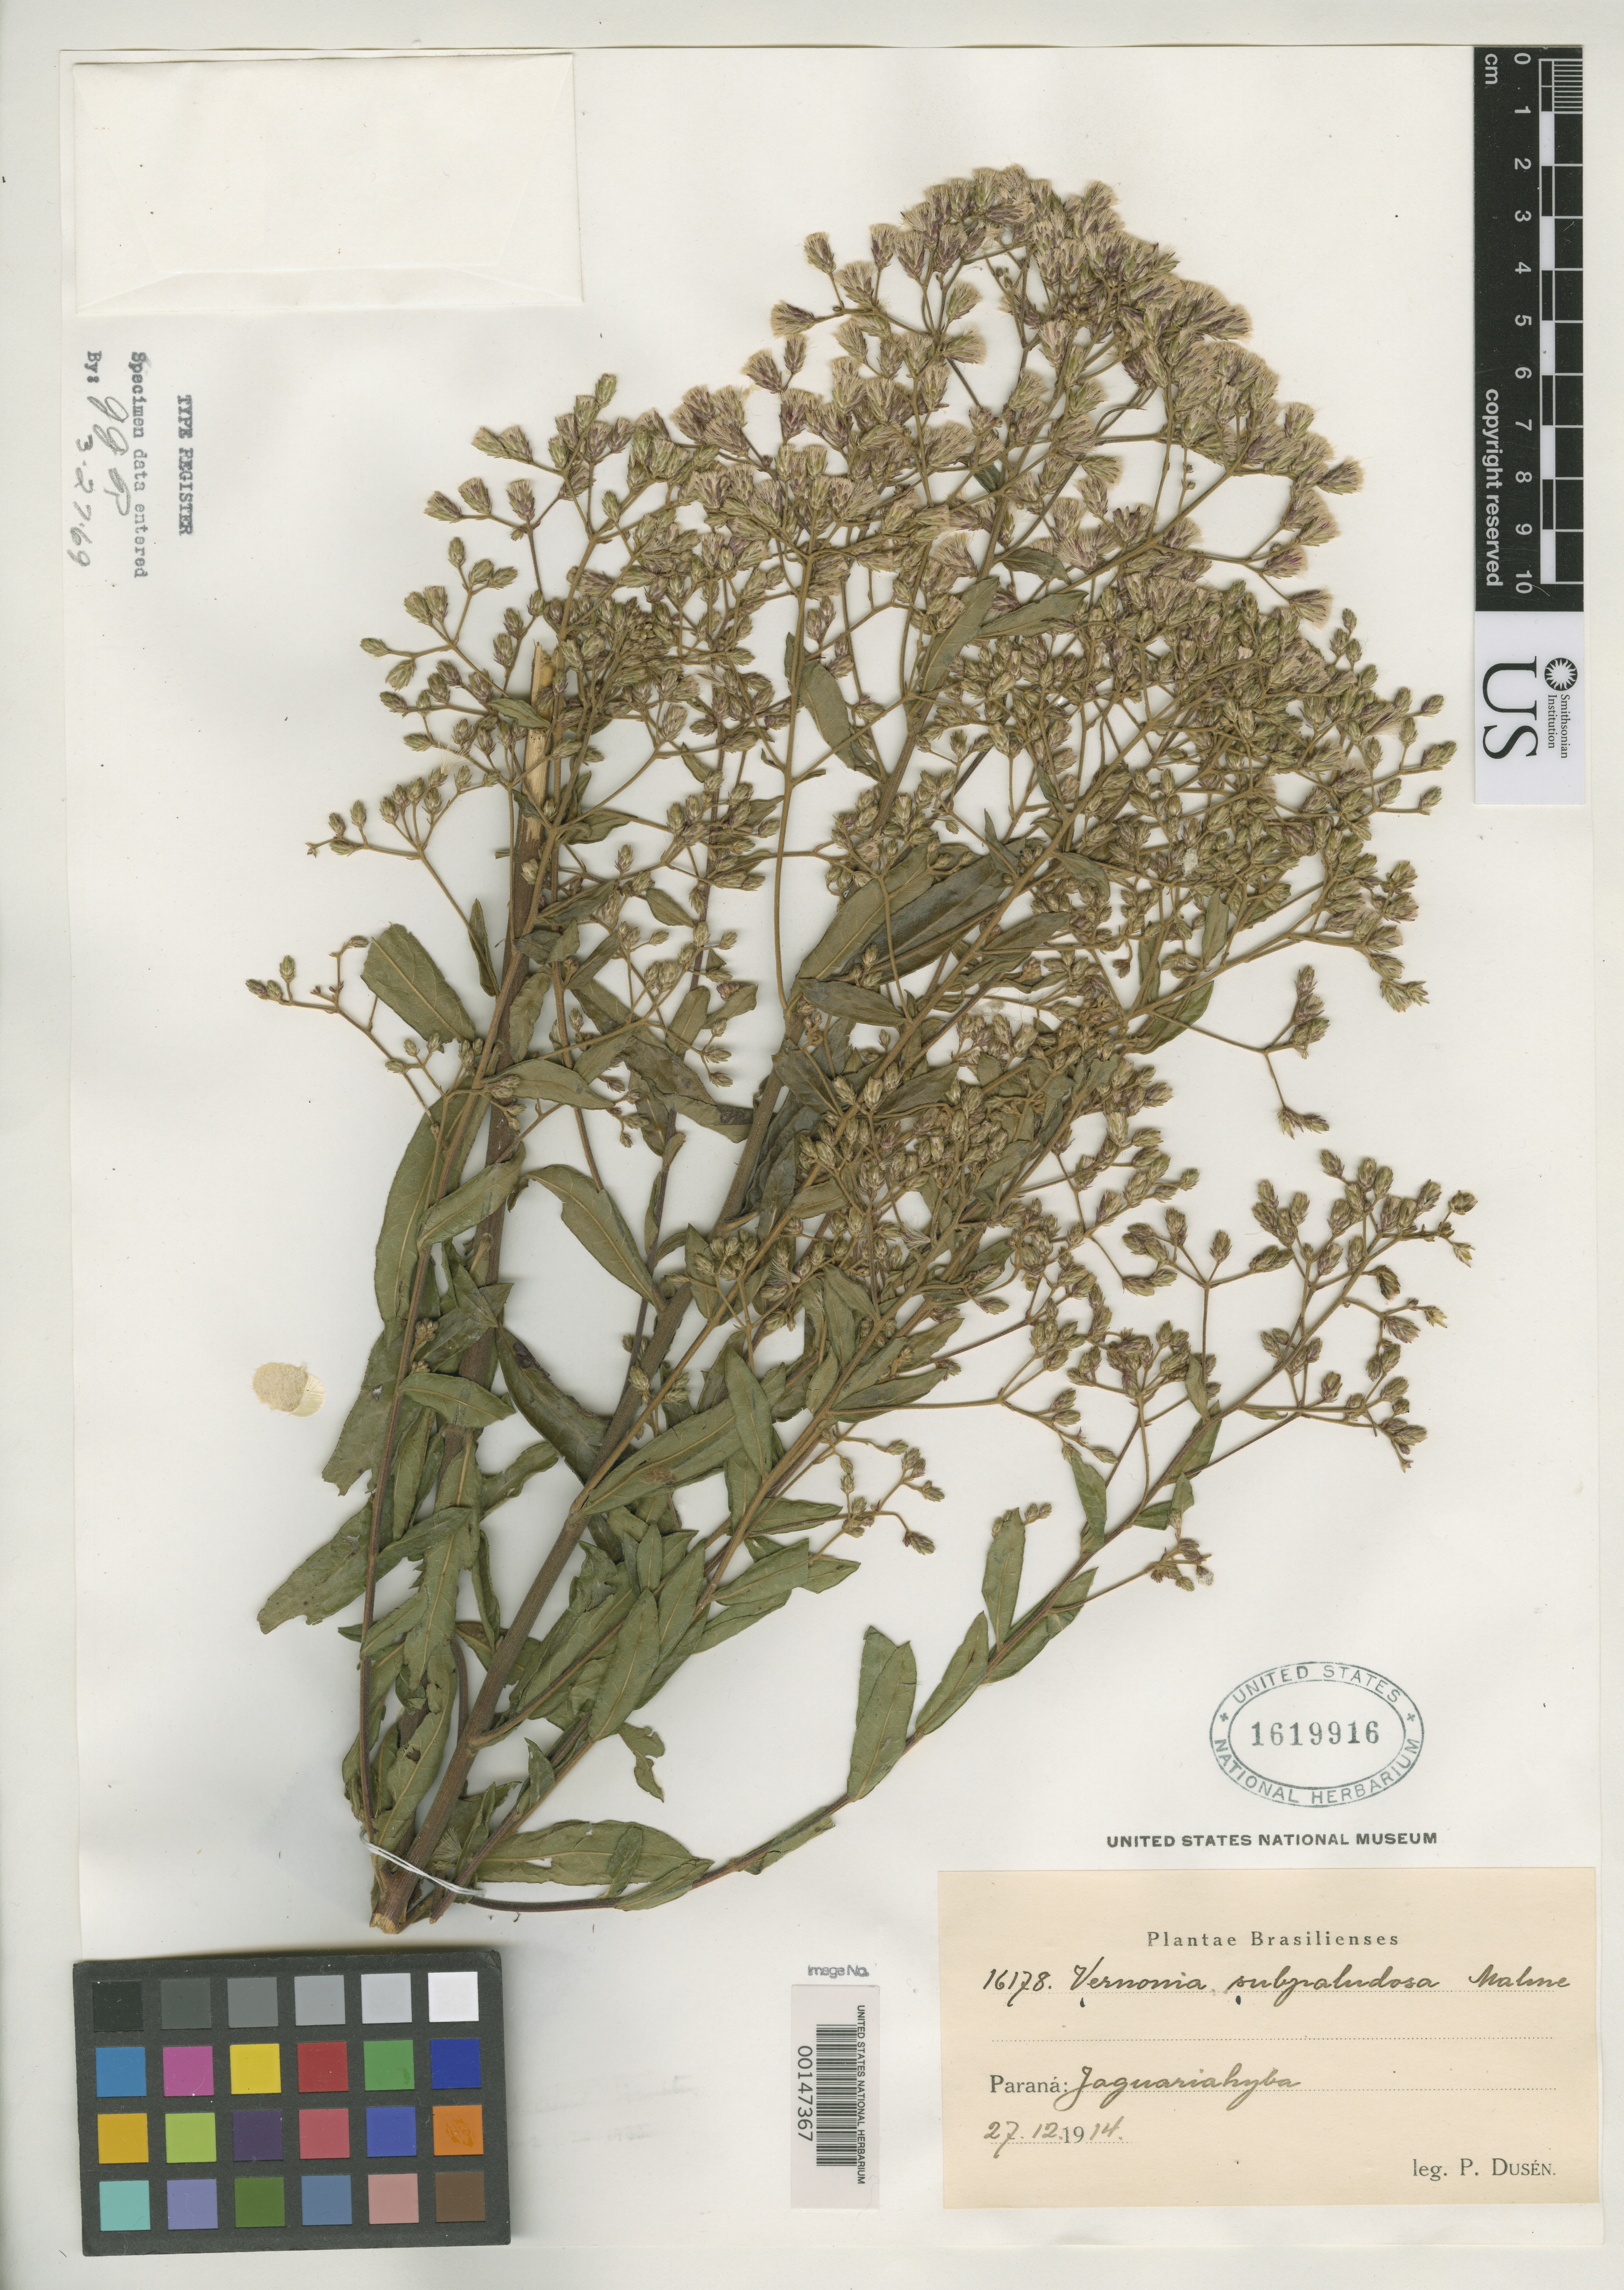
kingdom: Plantae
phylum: Tracheophyta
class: Magnoliopsida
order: Asterales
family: Asteraceae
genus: Vernonia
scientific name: Vernonia subpaludosa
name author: Malme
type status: Isotype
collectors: P. Dusén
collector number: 16178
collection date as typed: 27 Dec 1914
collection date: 1914-12-27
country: Brazil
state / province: Paraná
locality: Jaguariahyba.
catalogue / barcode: US 1619916